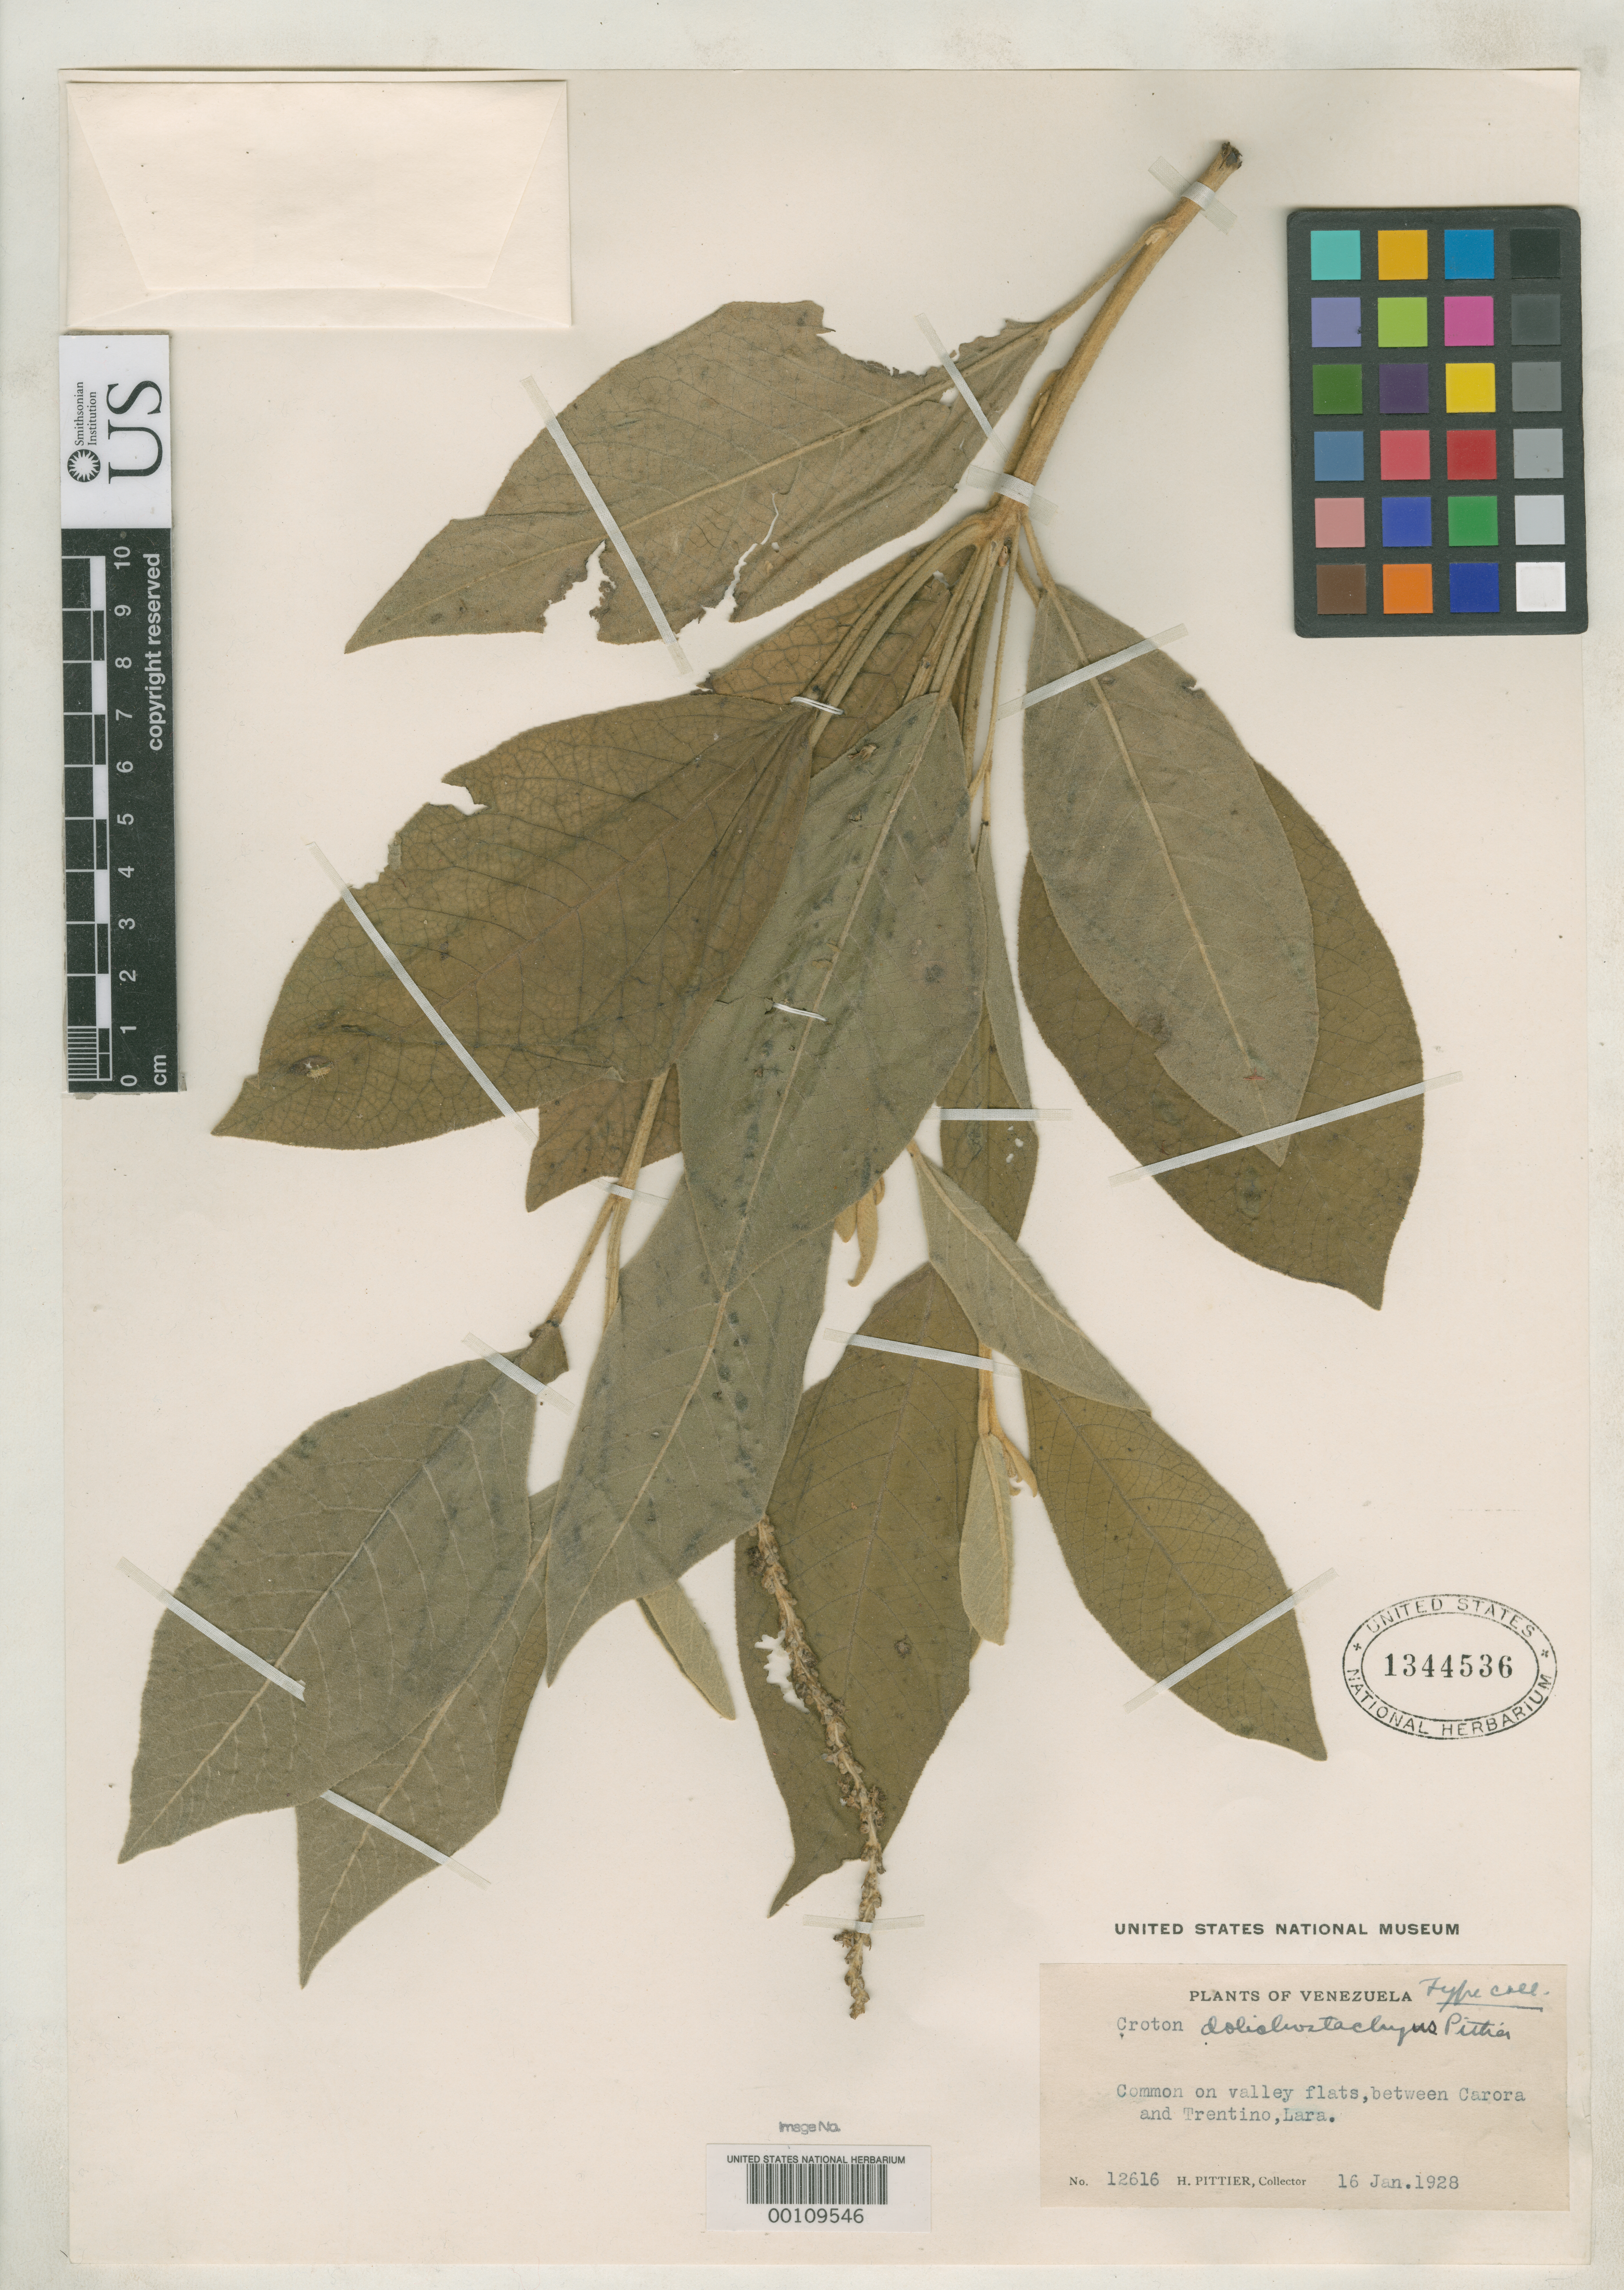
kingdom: Plantae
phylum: Tracheophyta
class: Magnoliopsida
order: Malpighiales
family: Euphorbiaceae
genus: Croton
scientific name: Croton dolichostachyus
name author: Pittier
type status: Type Collection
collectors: H. F. Pittier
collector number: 12616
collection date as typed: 16 Jan 1928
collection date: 1928-01-16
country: Venezuela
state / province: Lara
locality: Between Carora & Trentino.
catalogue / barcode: US 1344536